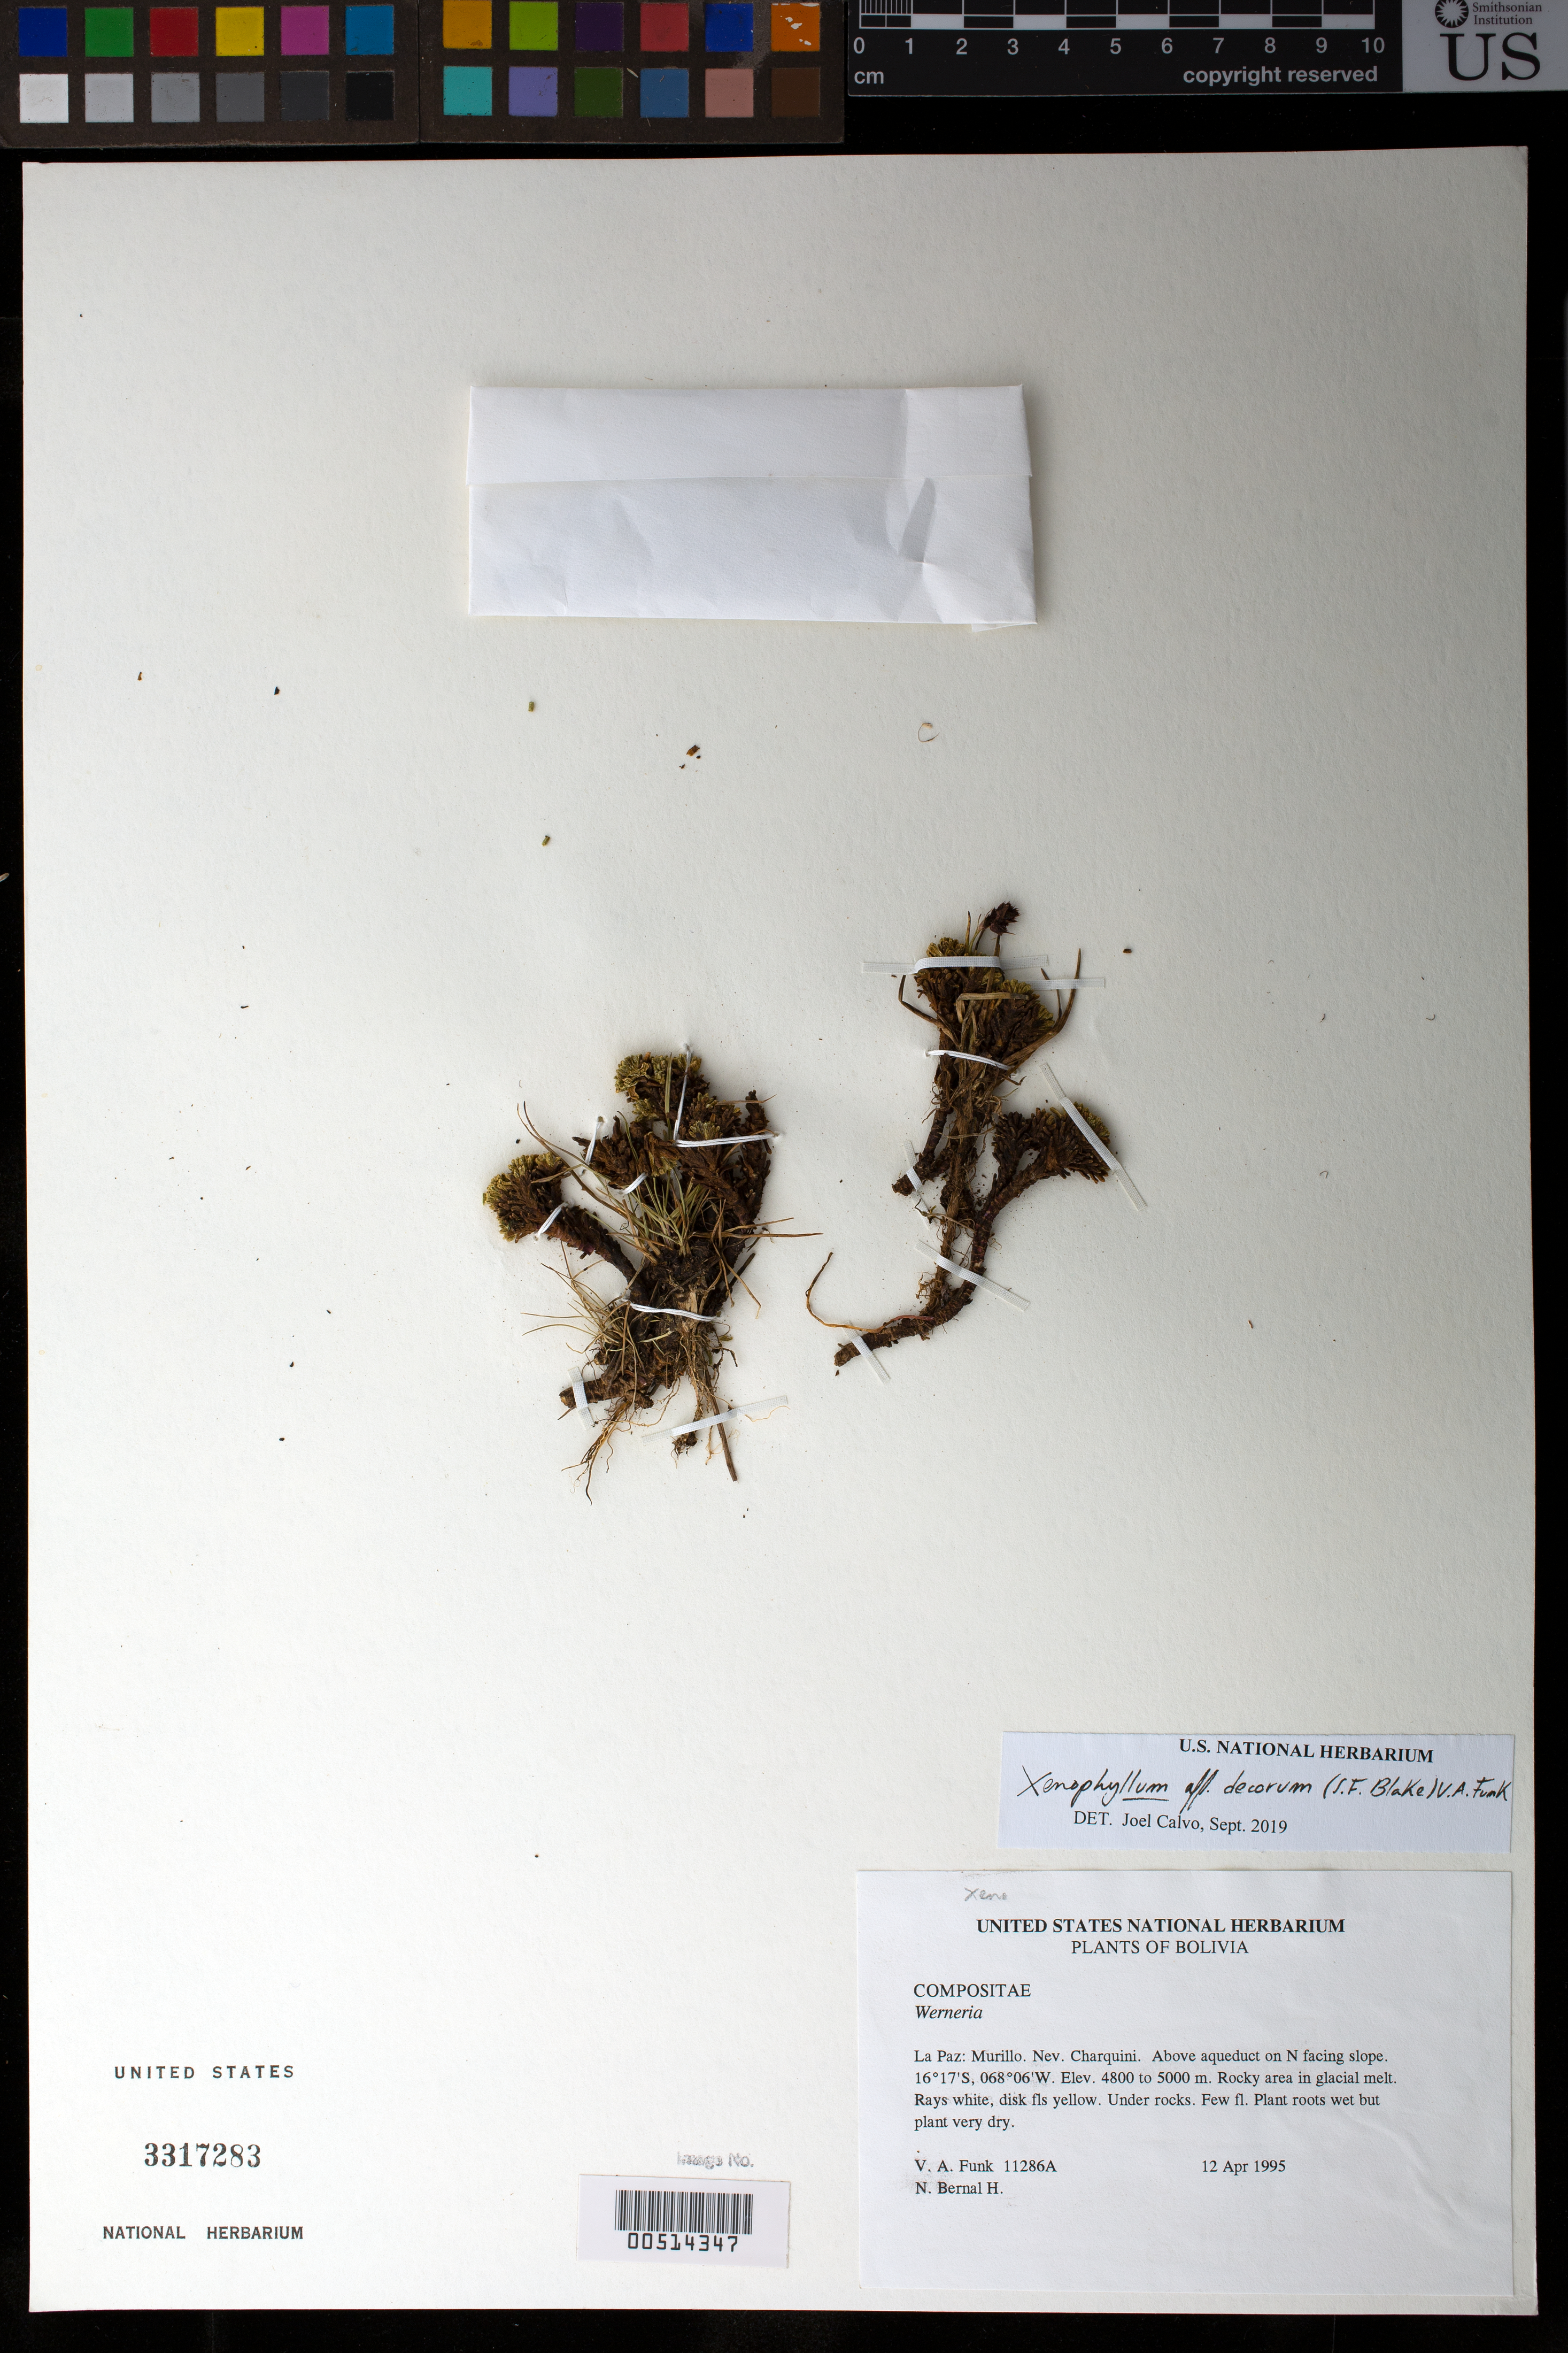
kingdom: Plantae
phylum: Tracheophyta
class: Magnoliopsida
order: Asterales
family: Asteraceae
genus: Xenophyllum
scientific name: Xenophyllum decorum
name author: (S.F. Blake) V.A. Funk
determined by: Calvo, Joel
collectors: V. Funk & N. Bernal H.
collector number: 11286 a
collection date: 1995-04-12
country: Bolivia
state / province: La Paz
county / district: Murillo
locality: Nev. Charaquini. Above aqueduct on N facing slope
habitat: Under rocks. Few flowered; plant roots wet by plant very dry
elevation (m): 4800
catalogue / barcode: US 3317283